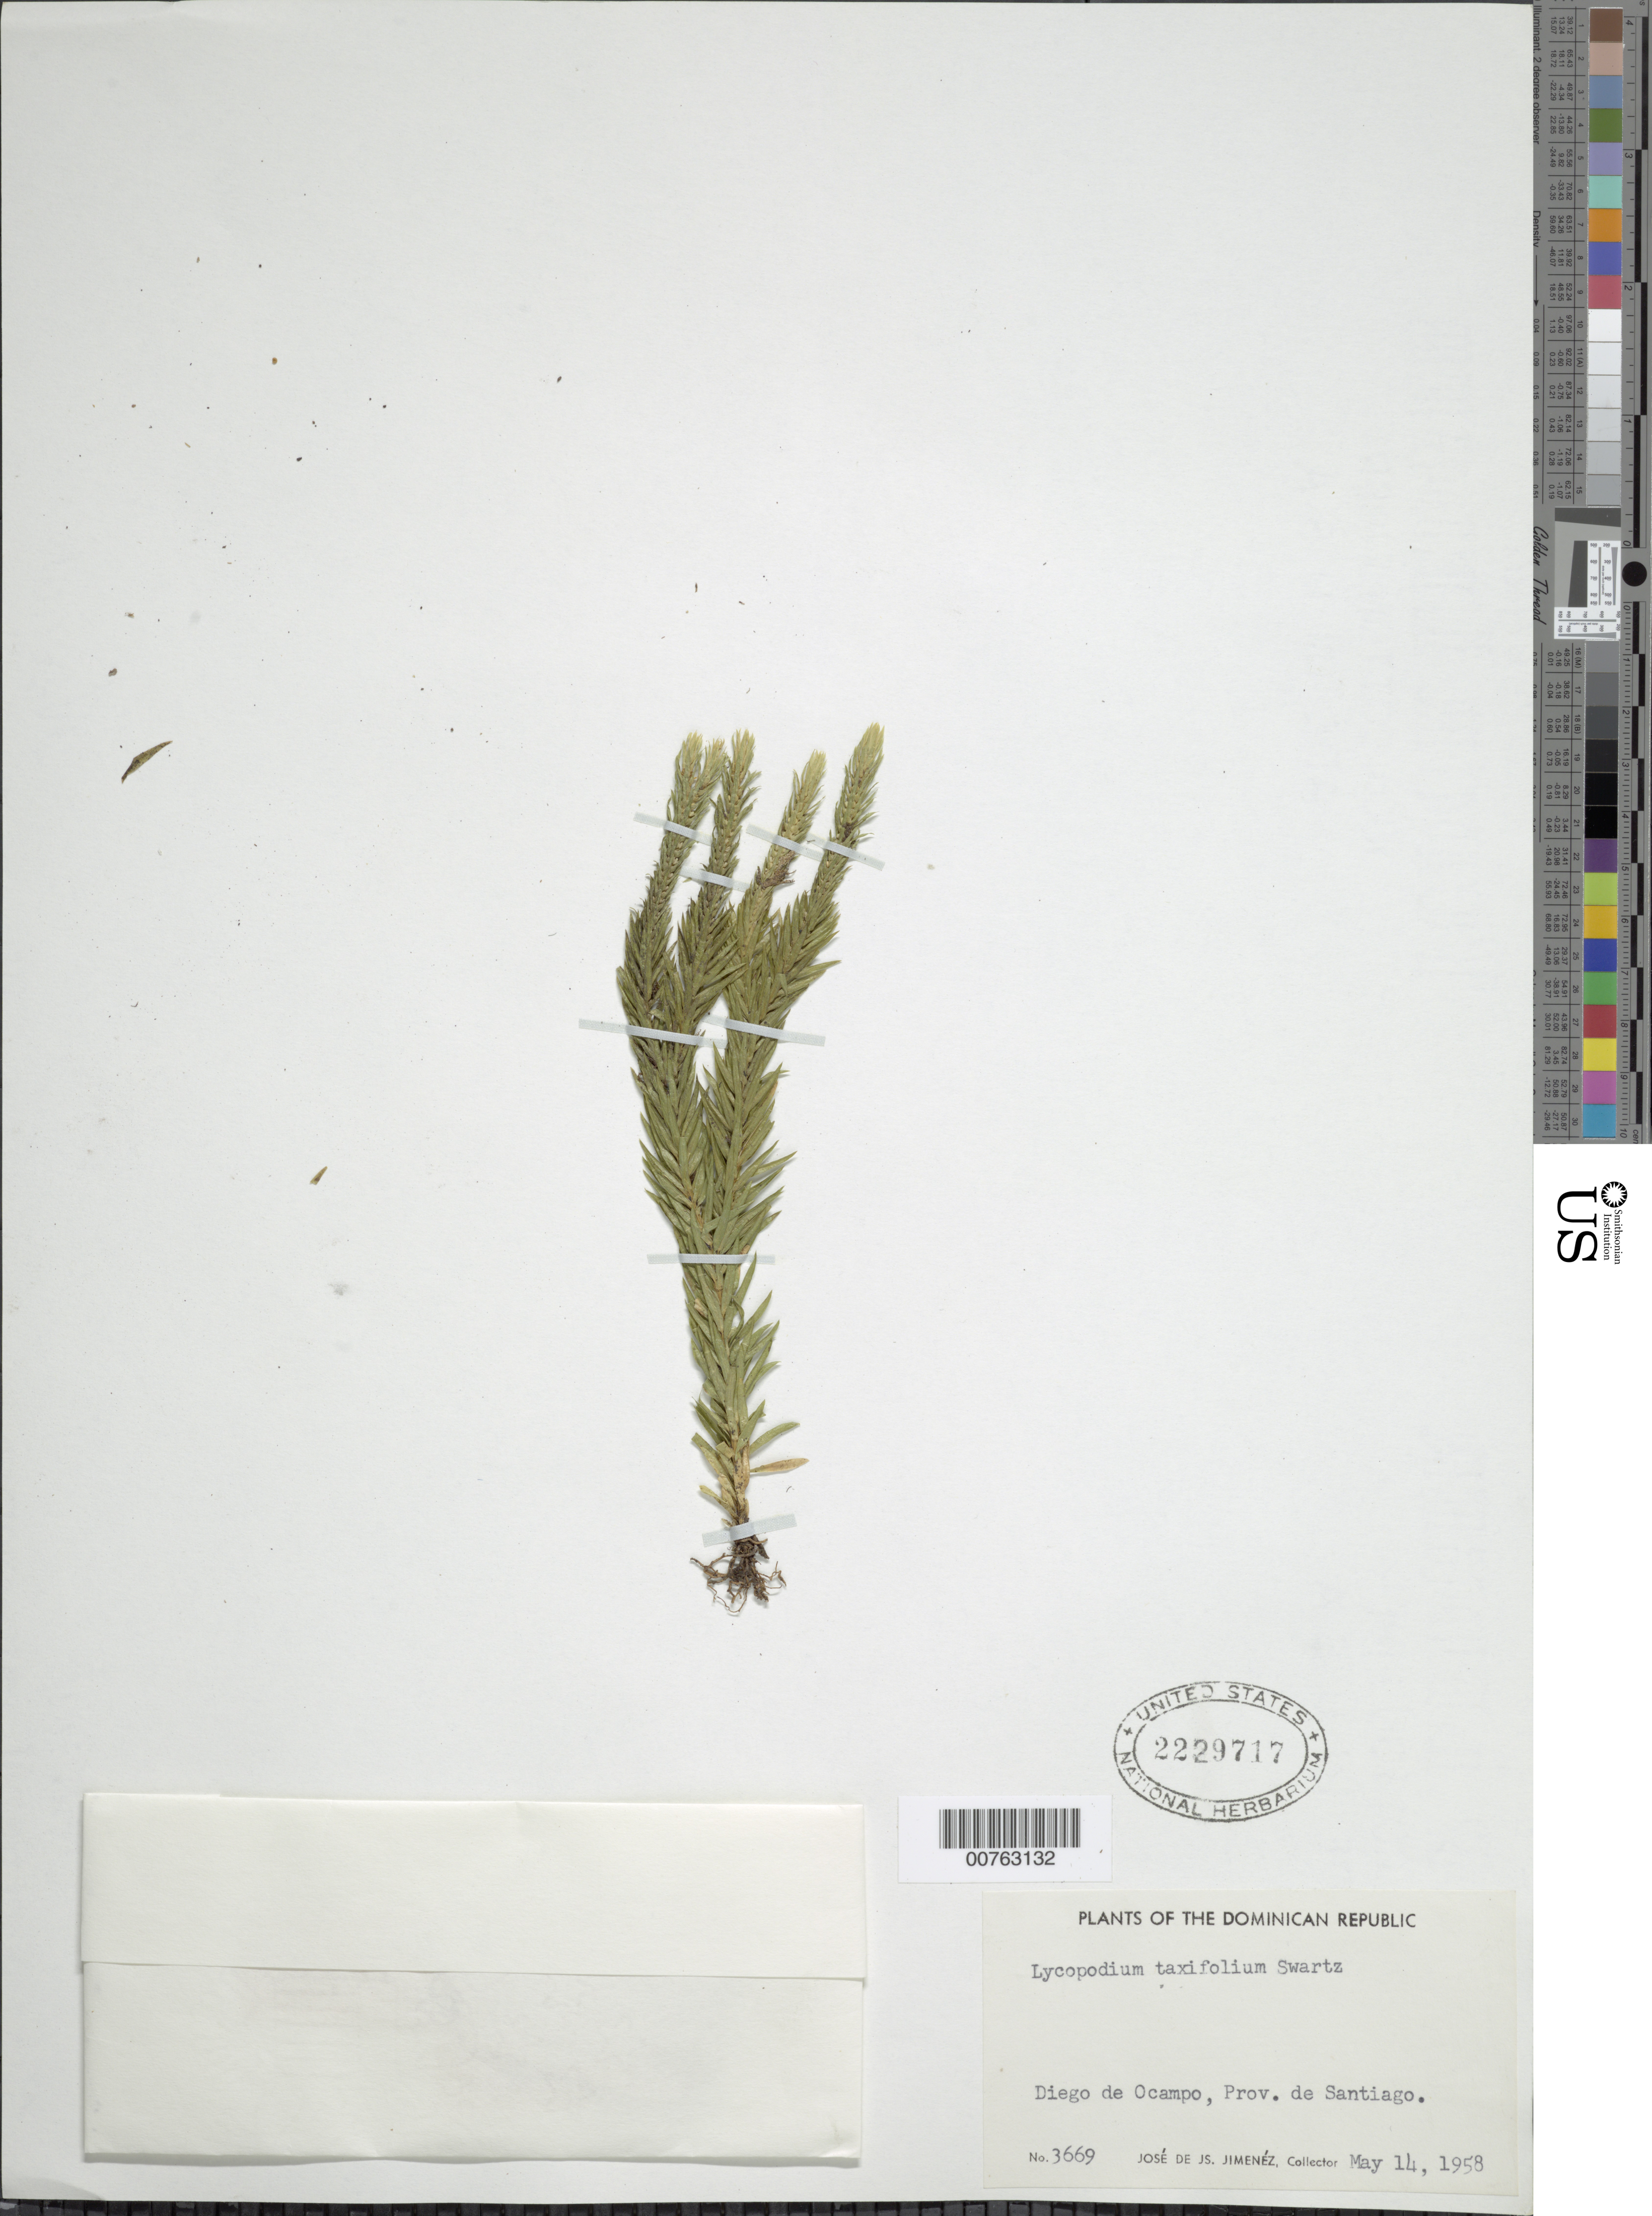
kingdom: Plantae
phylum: Tracheophyta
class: Lycopodiopsida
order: Lycopodiales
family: Lycopodiaceae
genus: Phlegmariurus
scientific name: Phlegmariurus taxifolius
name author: (Sw.) Á. Löve & D. Löve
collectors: J. J. Jiménez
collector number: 3669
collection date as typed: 14 May 1958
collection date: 1958-05-14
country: Dominican Republic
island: Hispaniola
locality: Diego de Ocampo, Provincia de Santiago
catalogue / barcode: US 2229717